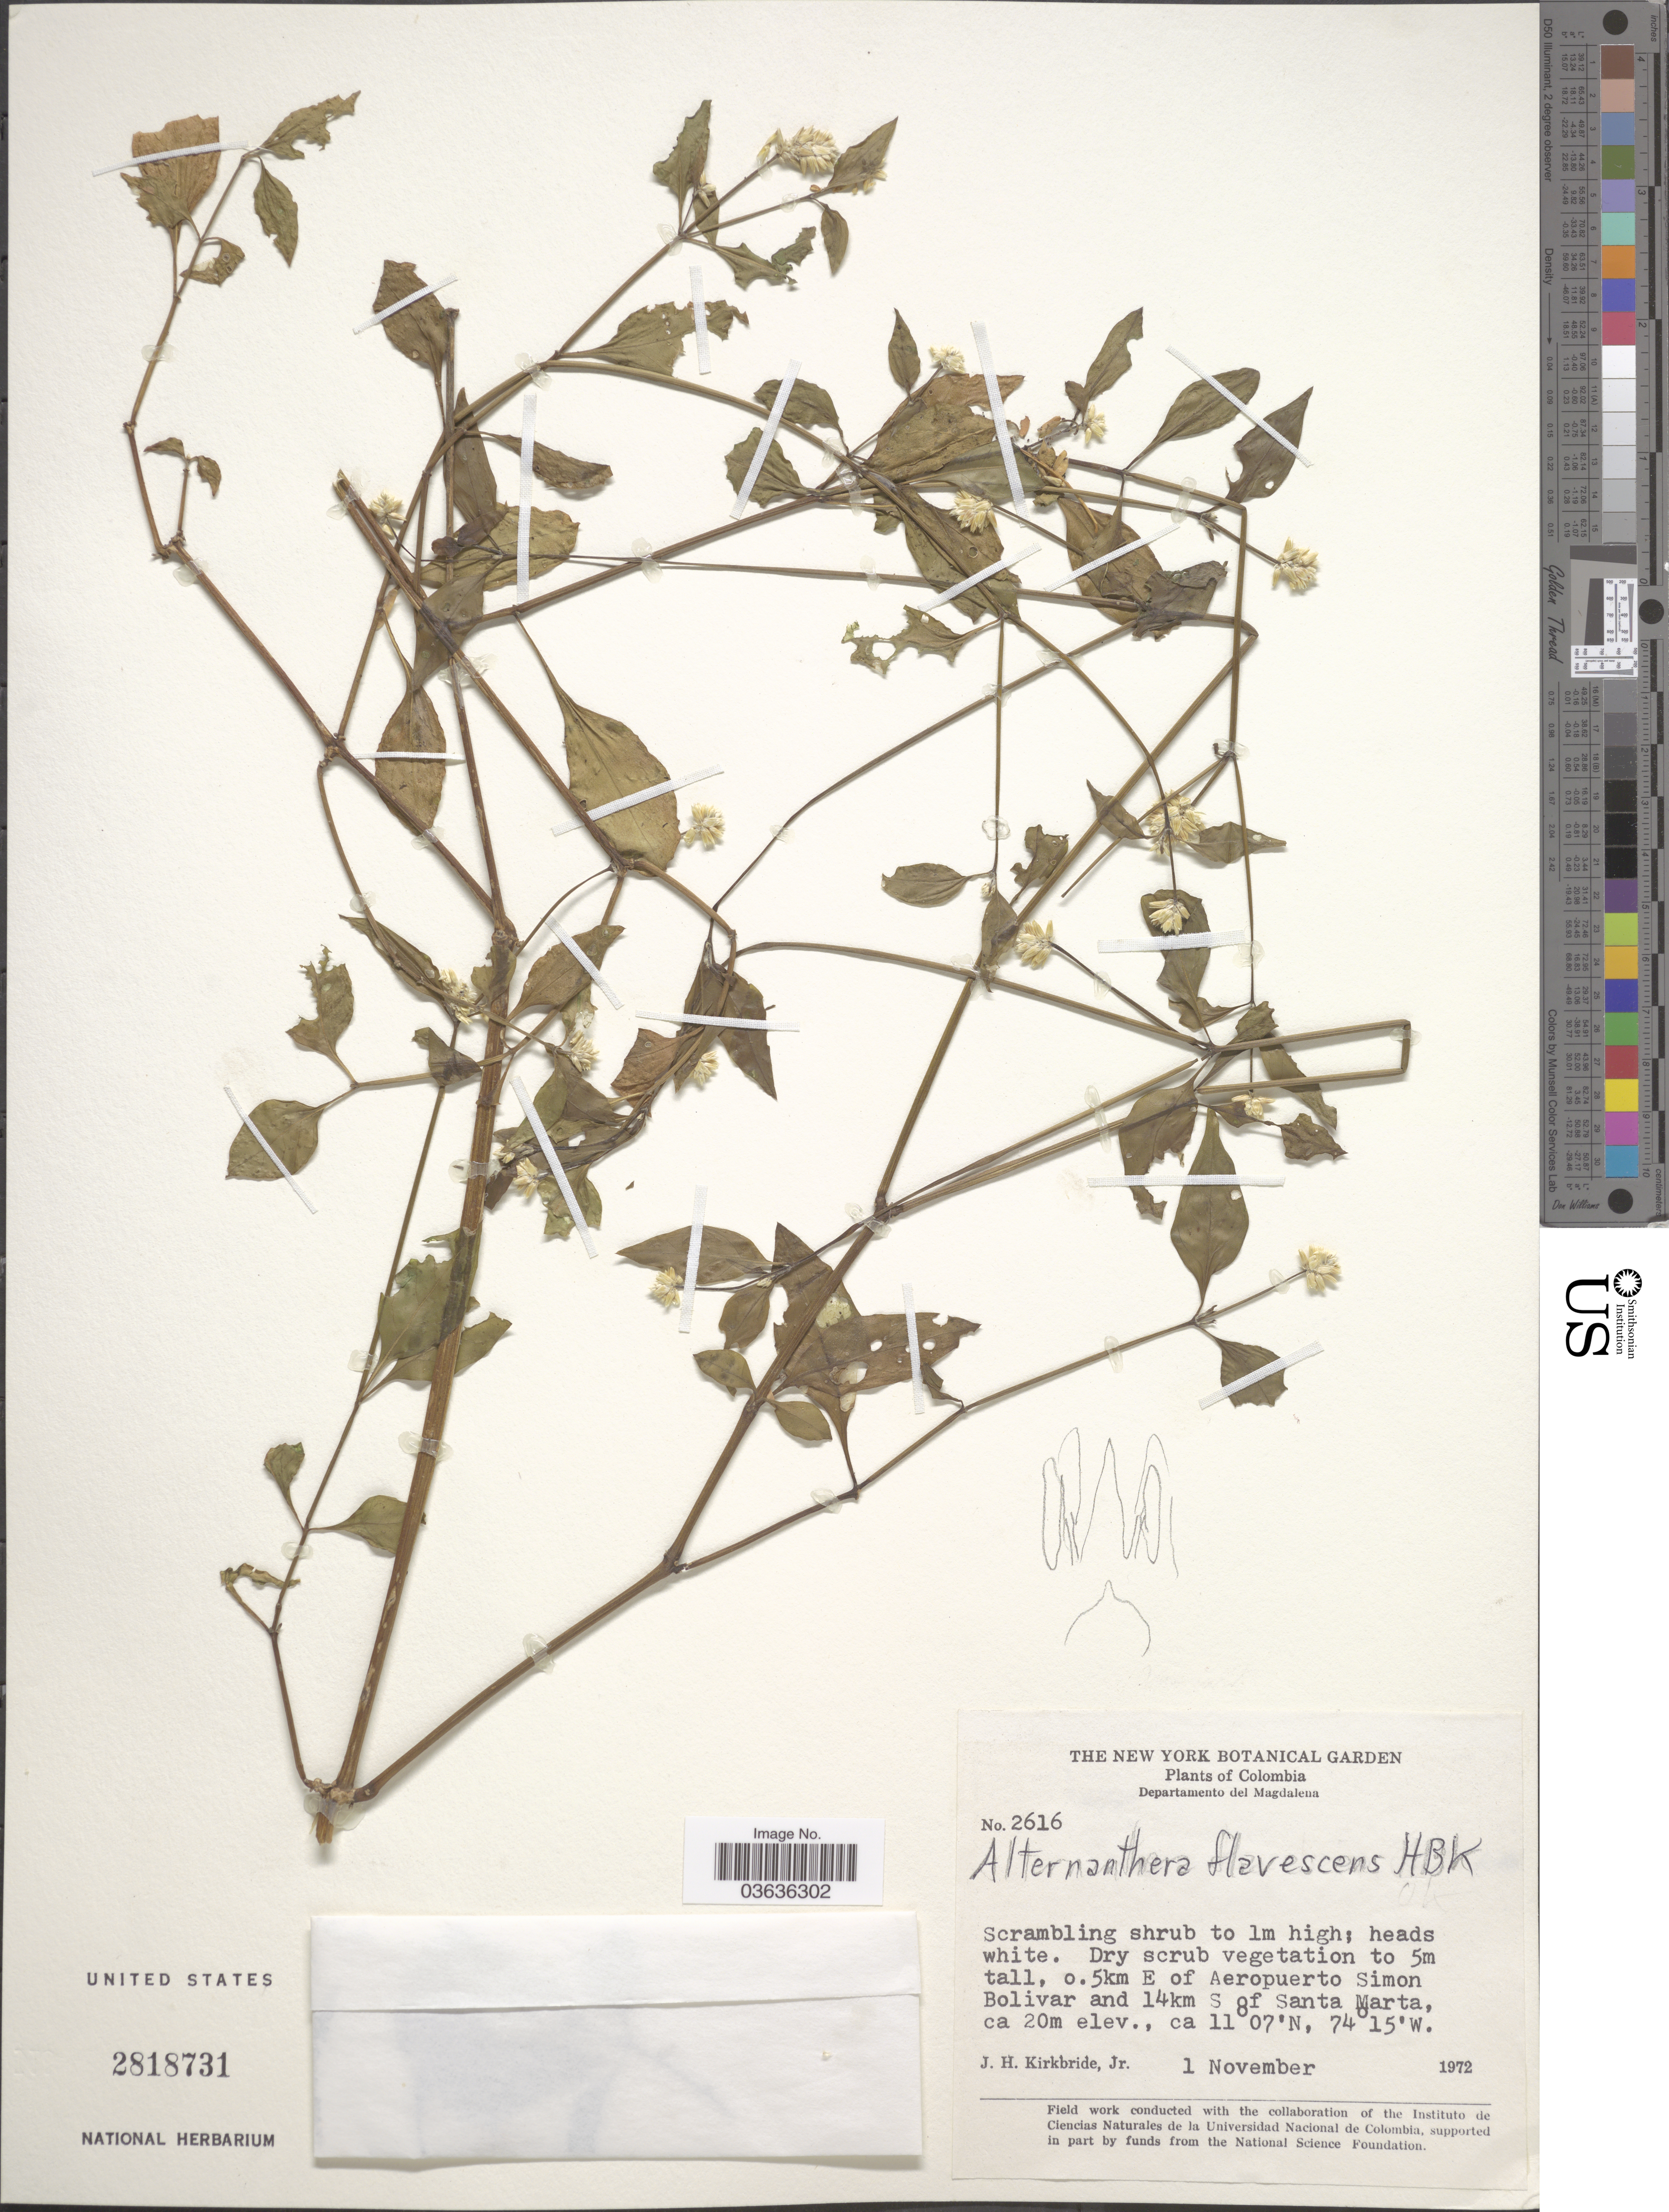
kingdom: Plantae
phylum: Tracheophyta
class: Magnoliopsida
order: Caryophyllales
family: Amaranthaceae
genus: Alternanthera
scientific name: Alternanthera flavescens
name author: Kunth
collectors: J. H. Kirkbride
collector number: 2616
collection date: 1972-11-01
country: Colombia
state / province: Magdalena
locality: Departamento del Magdalena. 0.5km E of Aeropuerto Simon Bolivar and 14km S of Santa Marta.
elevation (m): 20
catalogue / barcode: US 2818731